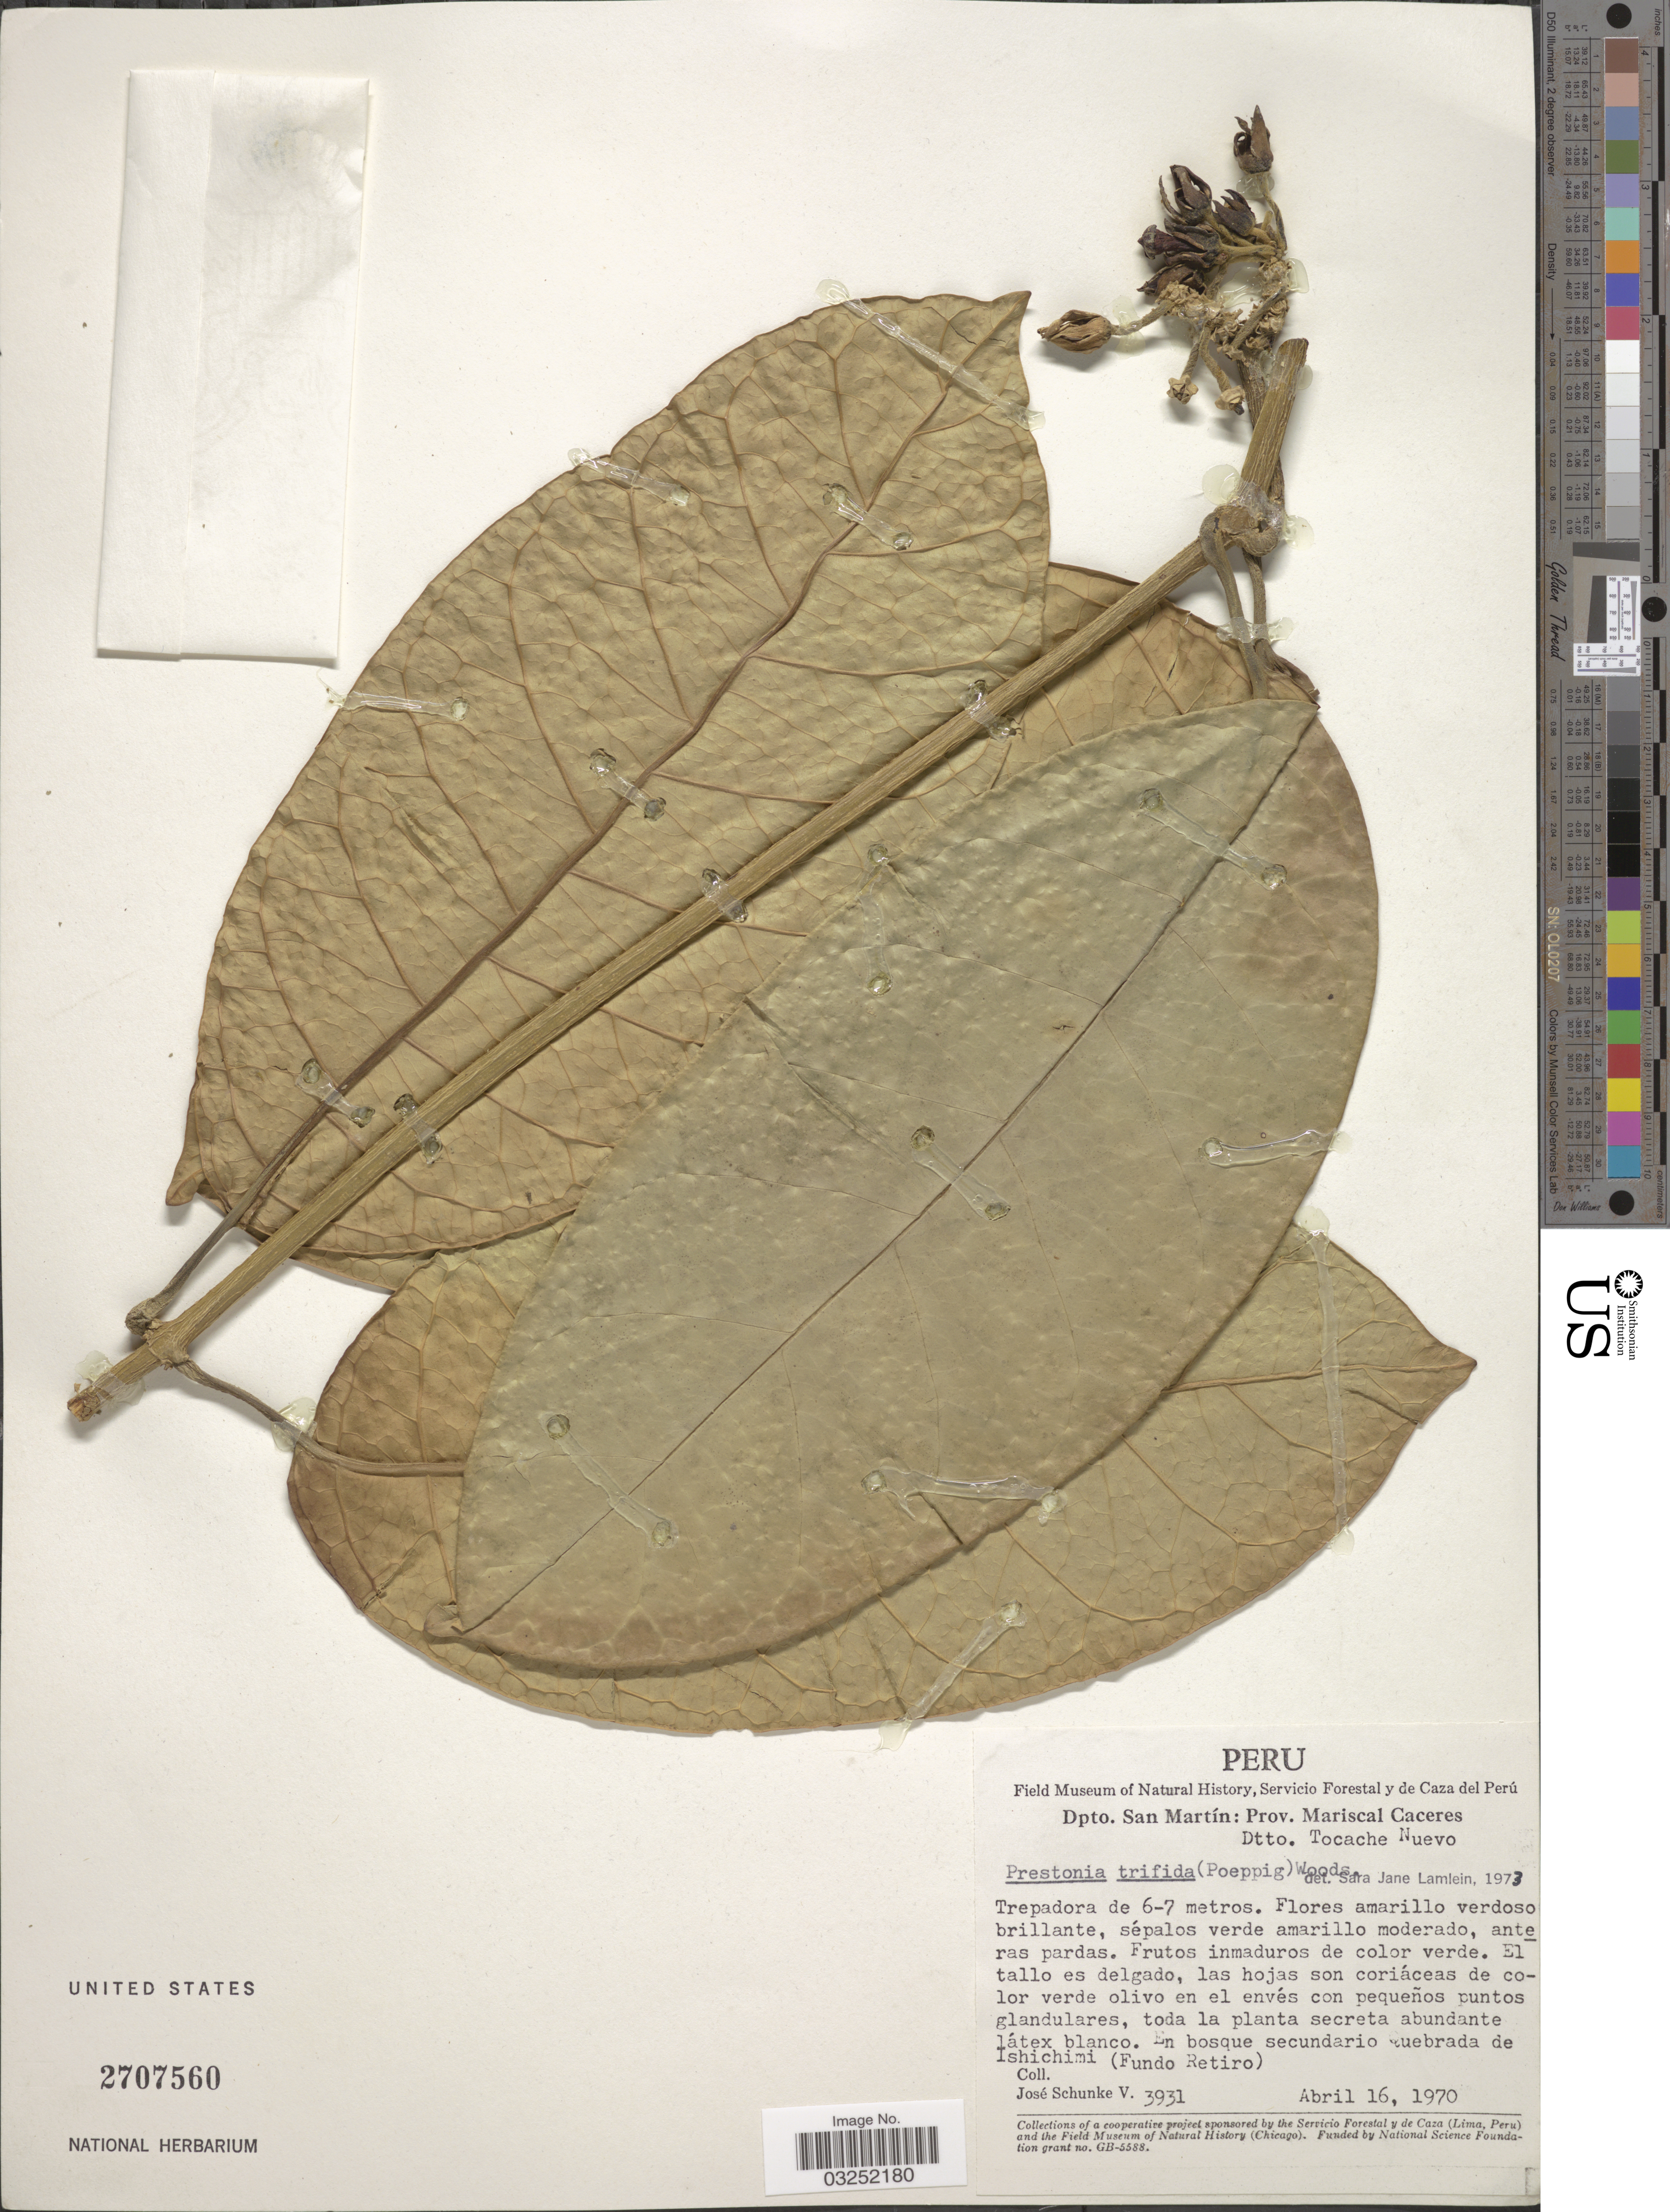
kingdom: Plantae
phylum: Tracheophyta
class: Magnoliopsida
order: Gentianales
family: Apocynaceae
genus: Prestonia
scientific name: Prestonia trifida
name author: (Poepp.) Woodson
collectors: J. Schunke Vigo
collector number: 3931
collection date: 1970-04-16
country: Peru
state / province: San Martín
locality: Dpto. San Martín: Prov. Mariscal Caceres, Dtto. Tocache Nuevo, En bosque secundario Quebrada de Ishichimi (Fundo Retiro).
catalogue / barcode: US 2707560